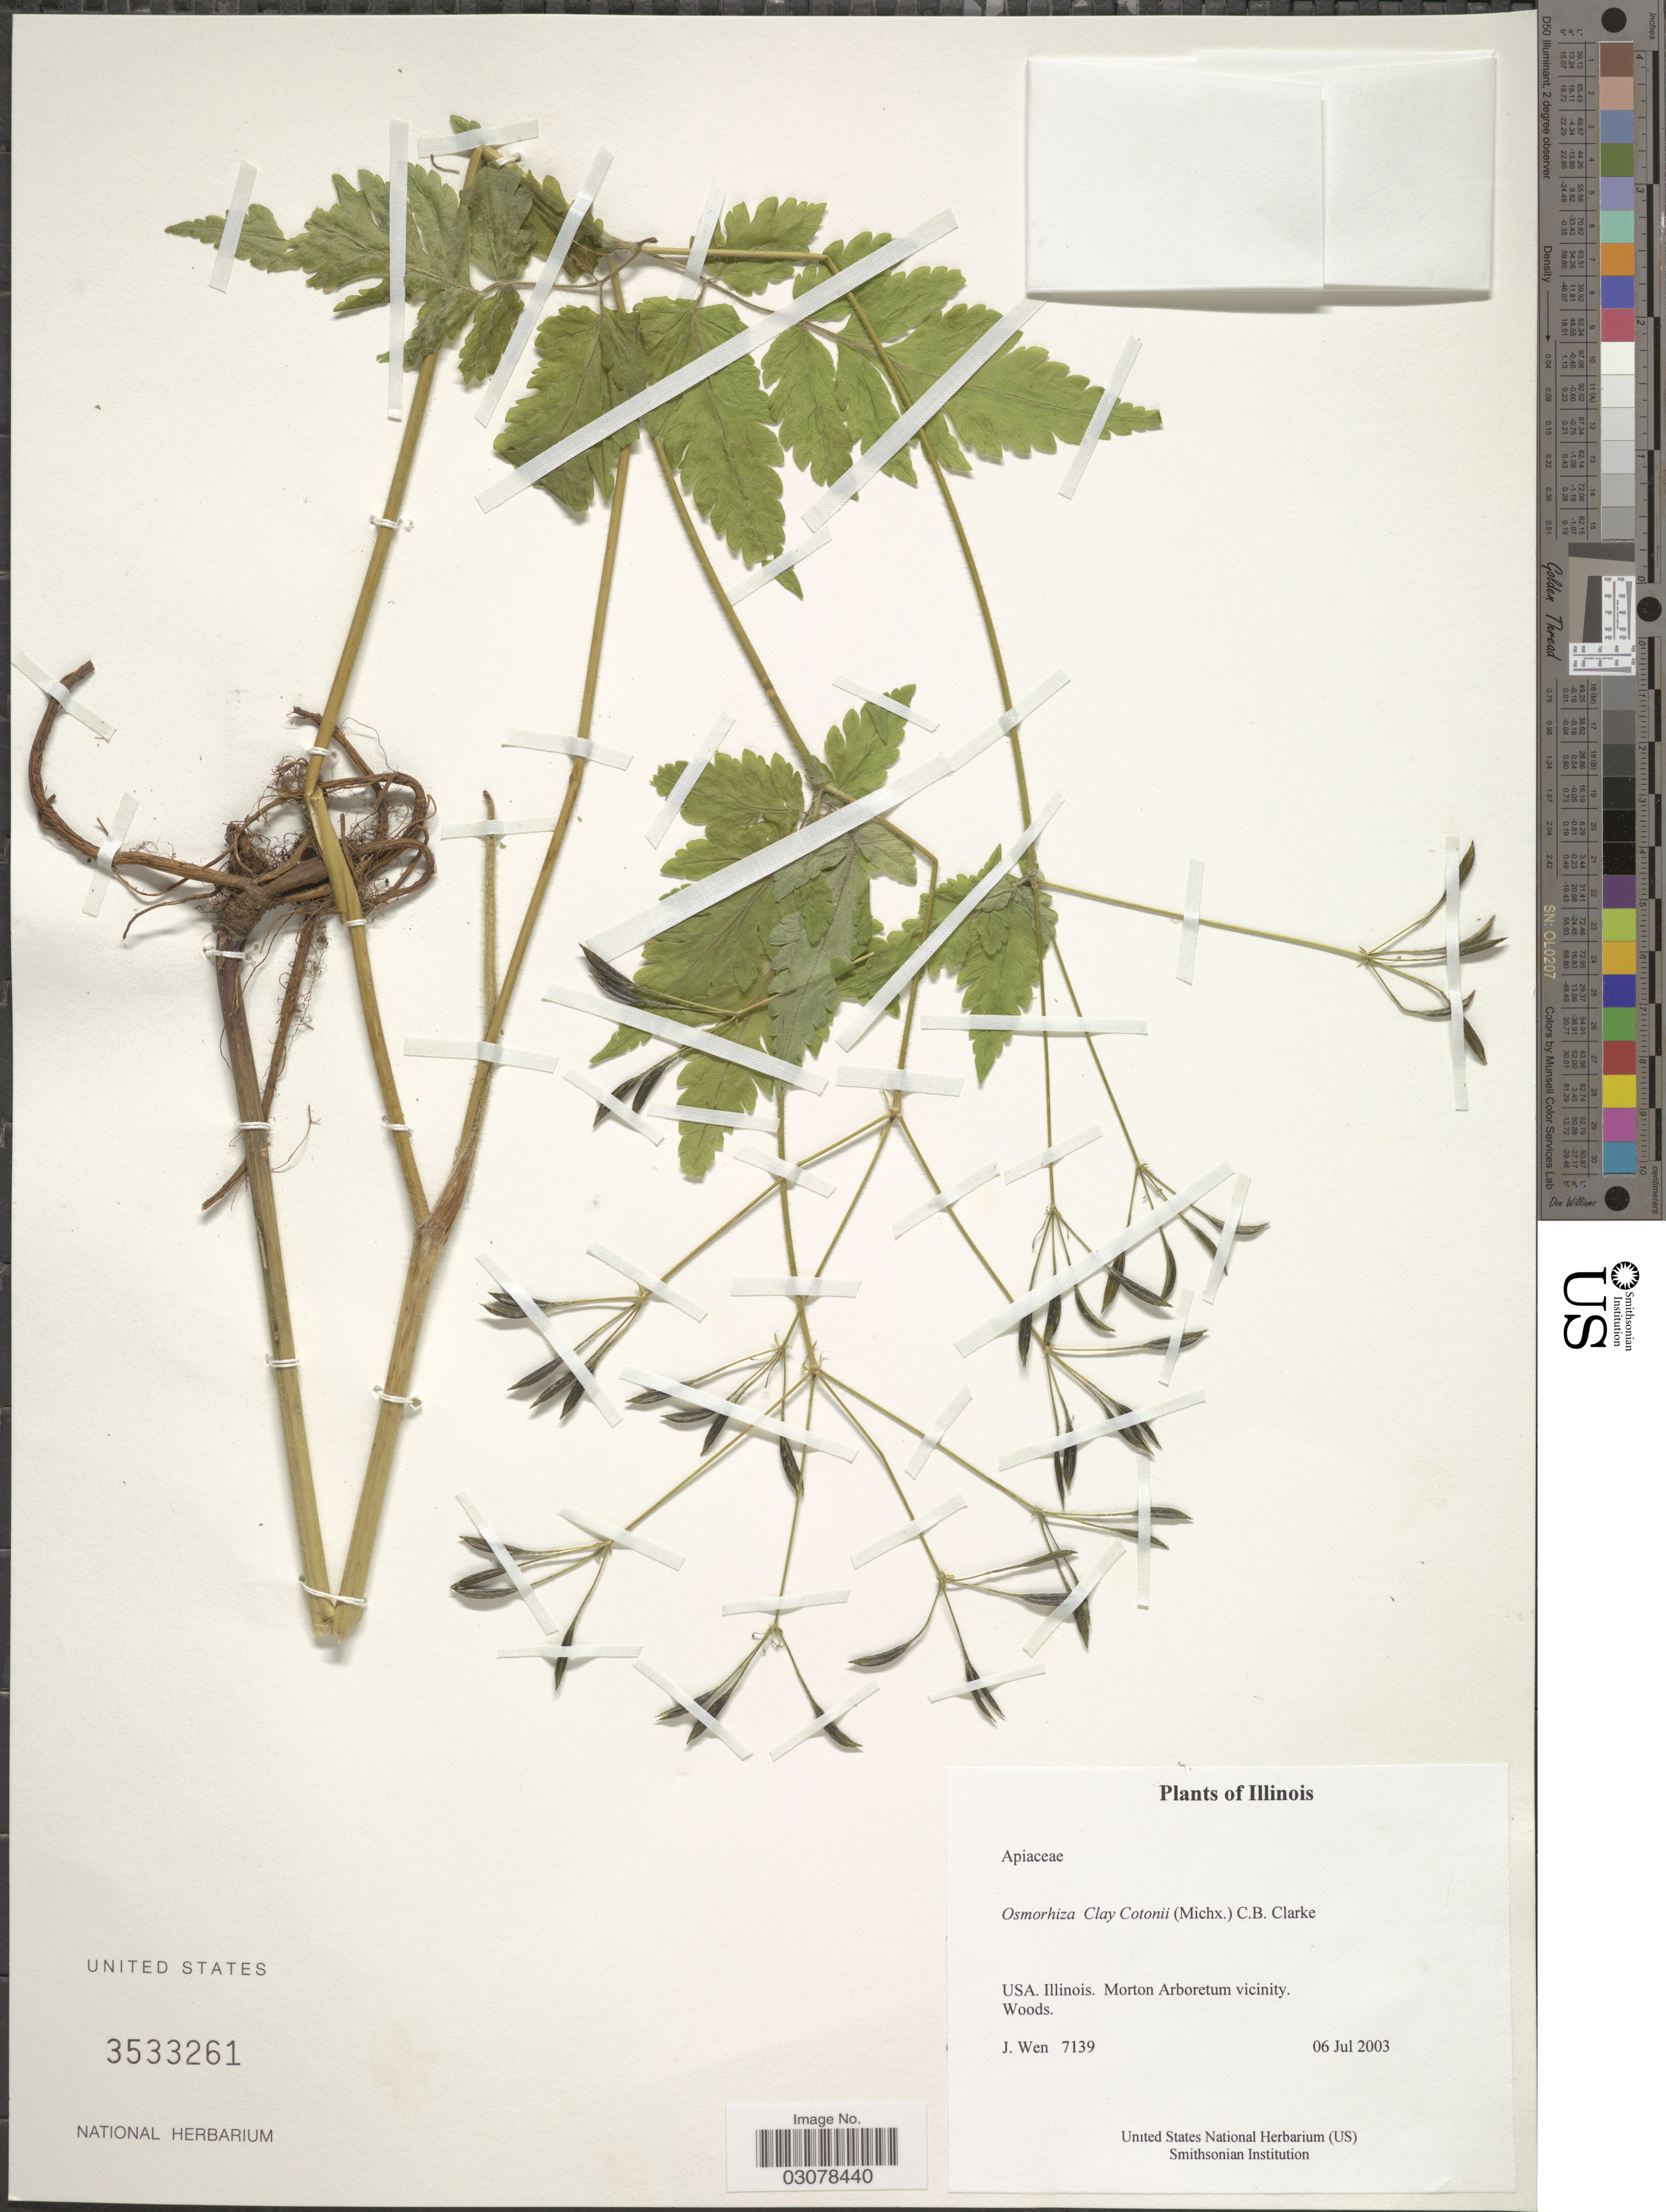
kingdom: Plantae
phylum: Tracheophyta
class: Magnoliopsida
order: Apiales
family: Apiaceae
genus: Osmorhiza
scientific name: Osmorhiza claytonii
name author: (Michx.) C.B. Clarke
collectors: J. Wen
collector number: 7139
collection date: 2003-07-06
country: United States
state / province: Illinois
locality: Morton Arboretum vicinity.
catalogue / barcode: US 3533261